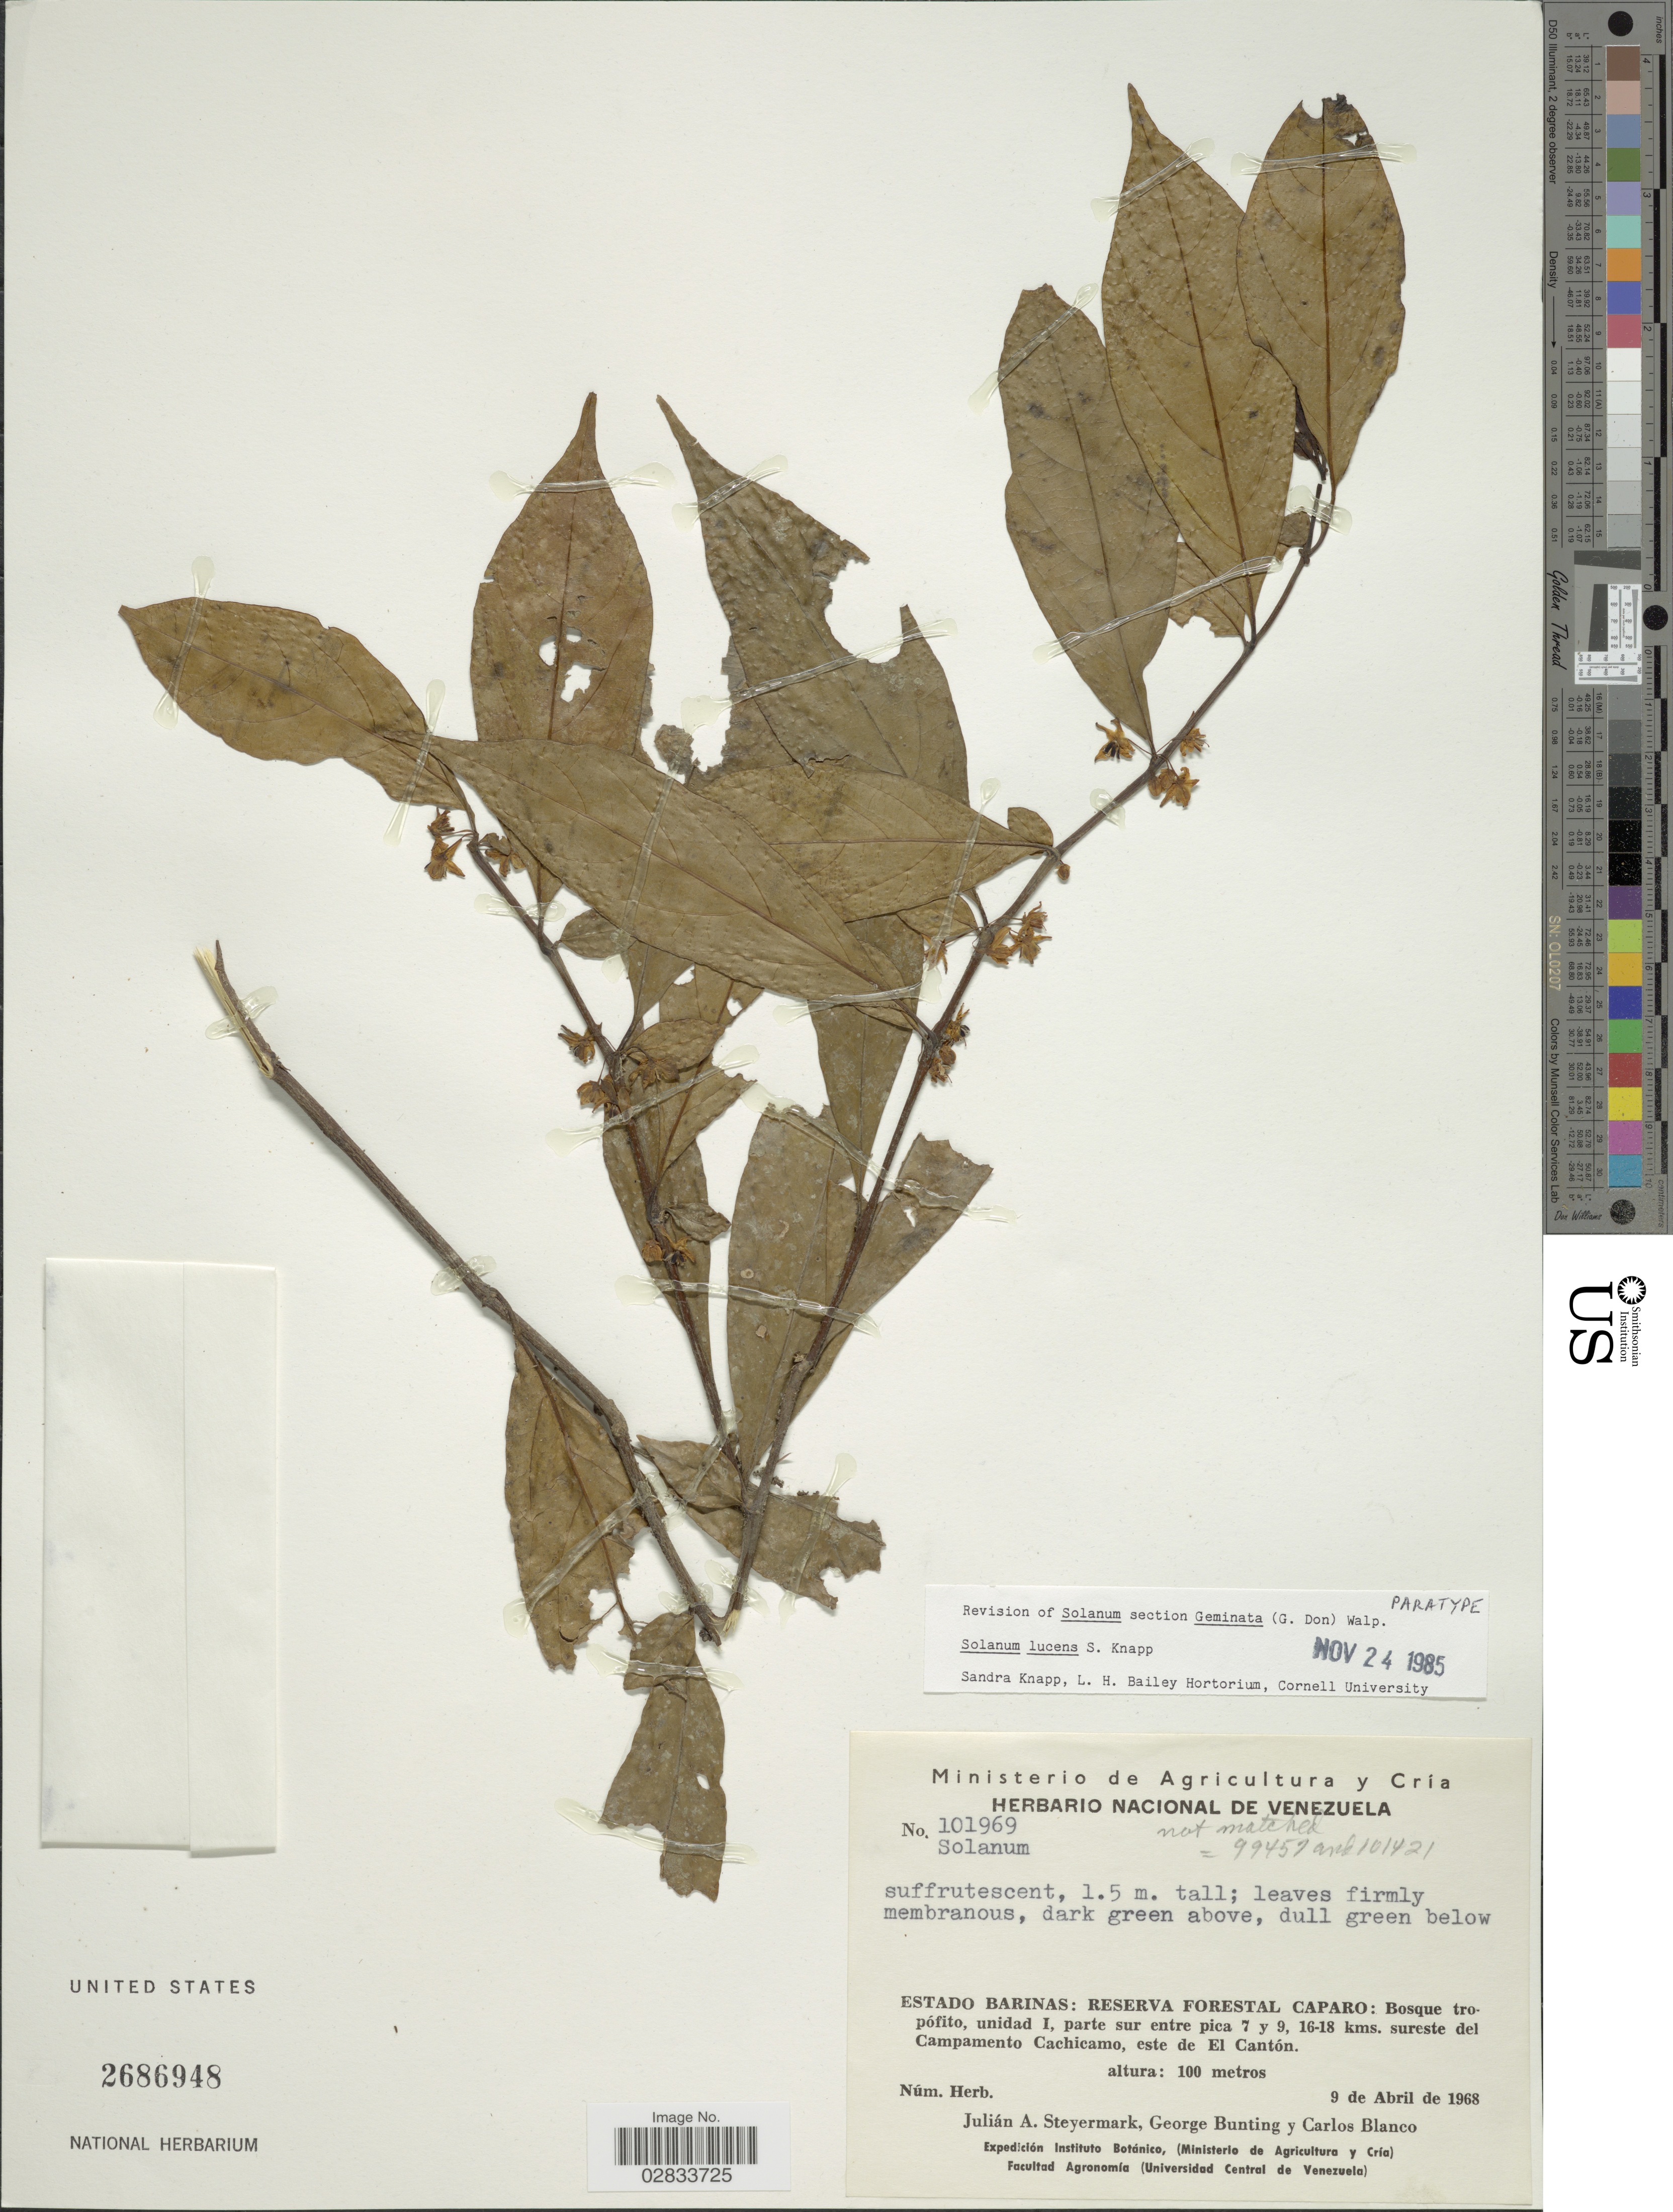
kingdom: Plantae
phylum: Tracheophyta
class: Magnoliopsida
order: Solanales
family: Solanaceae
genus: Solanum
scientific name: Solanum lucens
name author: S. Knapp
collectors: J. Steyermark, G. S. Bunting & C. Blanco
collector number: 101969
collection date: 1968-04-09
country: Venezuela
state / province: Barinas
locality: Estado Barinas: Reserva Forestal Caparo: Bosque tropófito, unidad I, parte sur entre pica 7 y 9, 16-18 kms. sureste del Campamento Cachicamo, este de El Cantón.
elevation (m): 100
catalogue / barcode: US 2686948